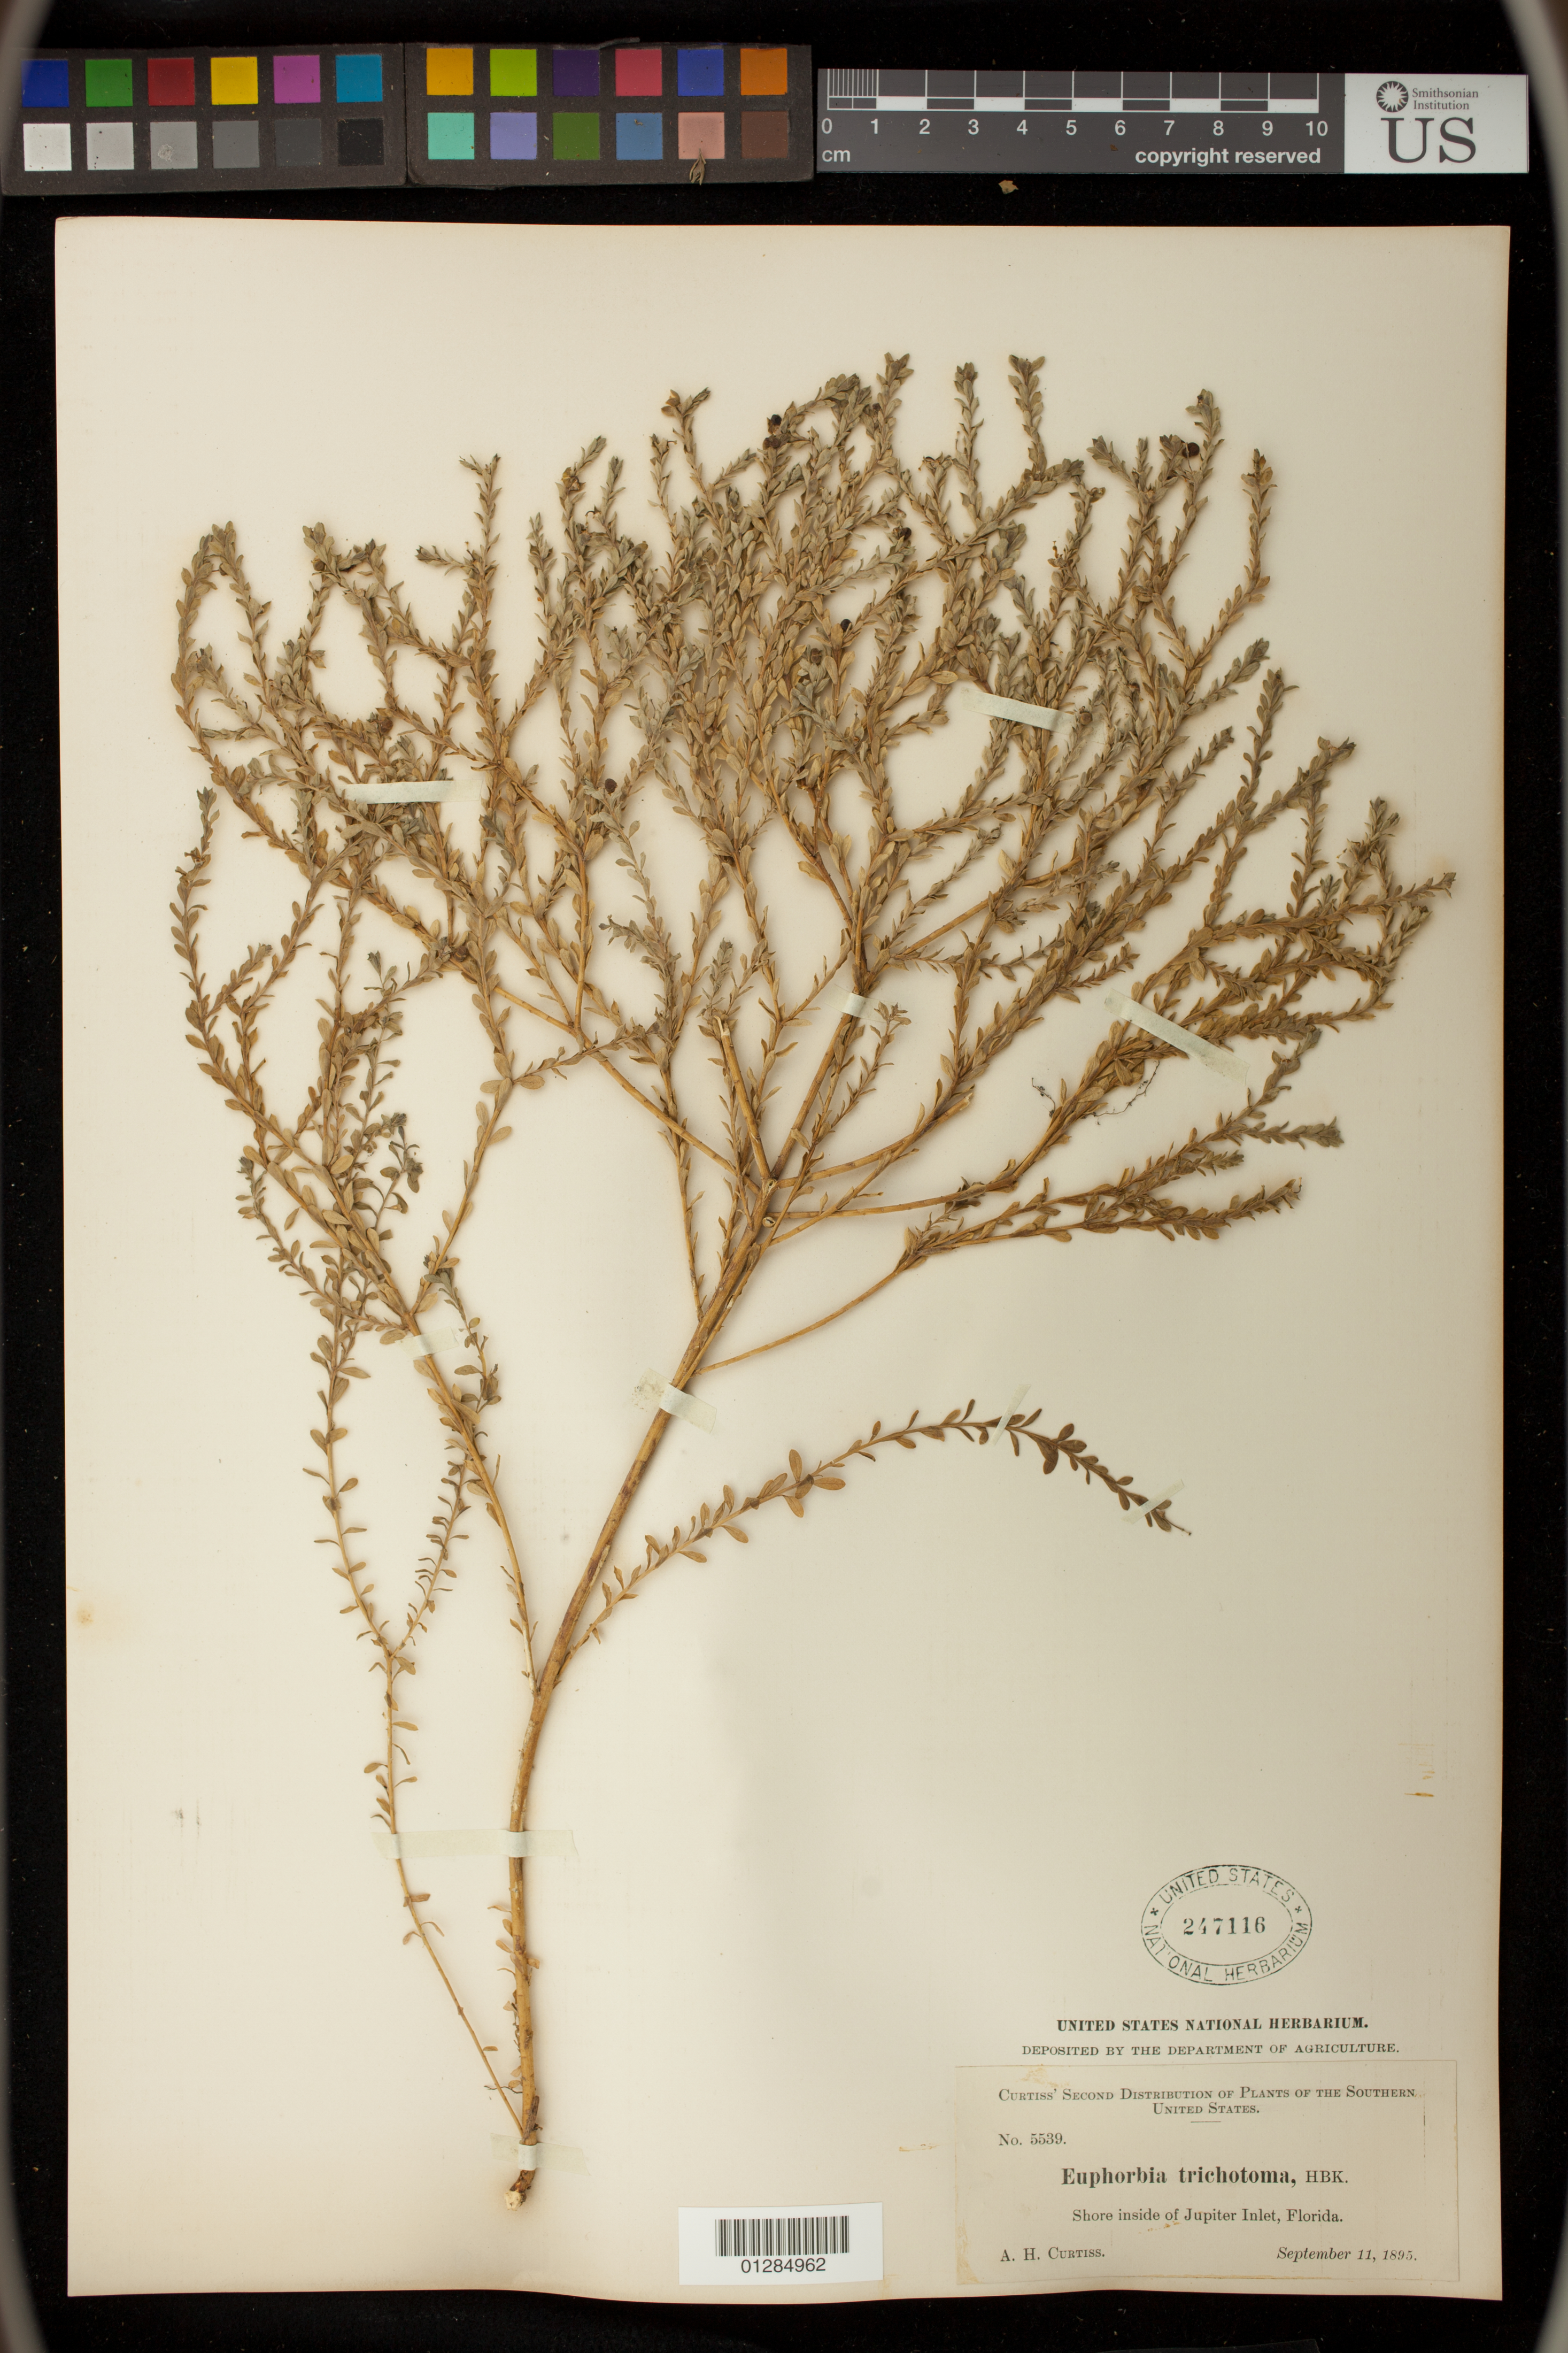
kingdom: Plantae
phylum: Tracheophyta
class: Magnoliopsida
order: Malpighiales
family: Euphorbiaceae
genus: Euphorbia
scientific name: Euphorbia trichotoma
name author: Kunth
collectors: A. H. Curtiss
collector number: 5539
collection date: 1895-09-11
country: United States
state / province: Florida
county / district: Palm Beach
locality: Shore inside of Jupiter Inlet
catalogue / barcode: US 247116